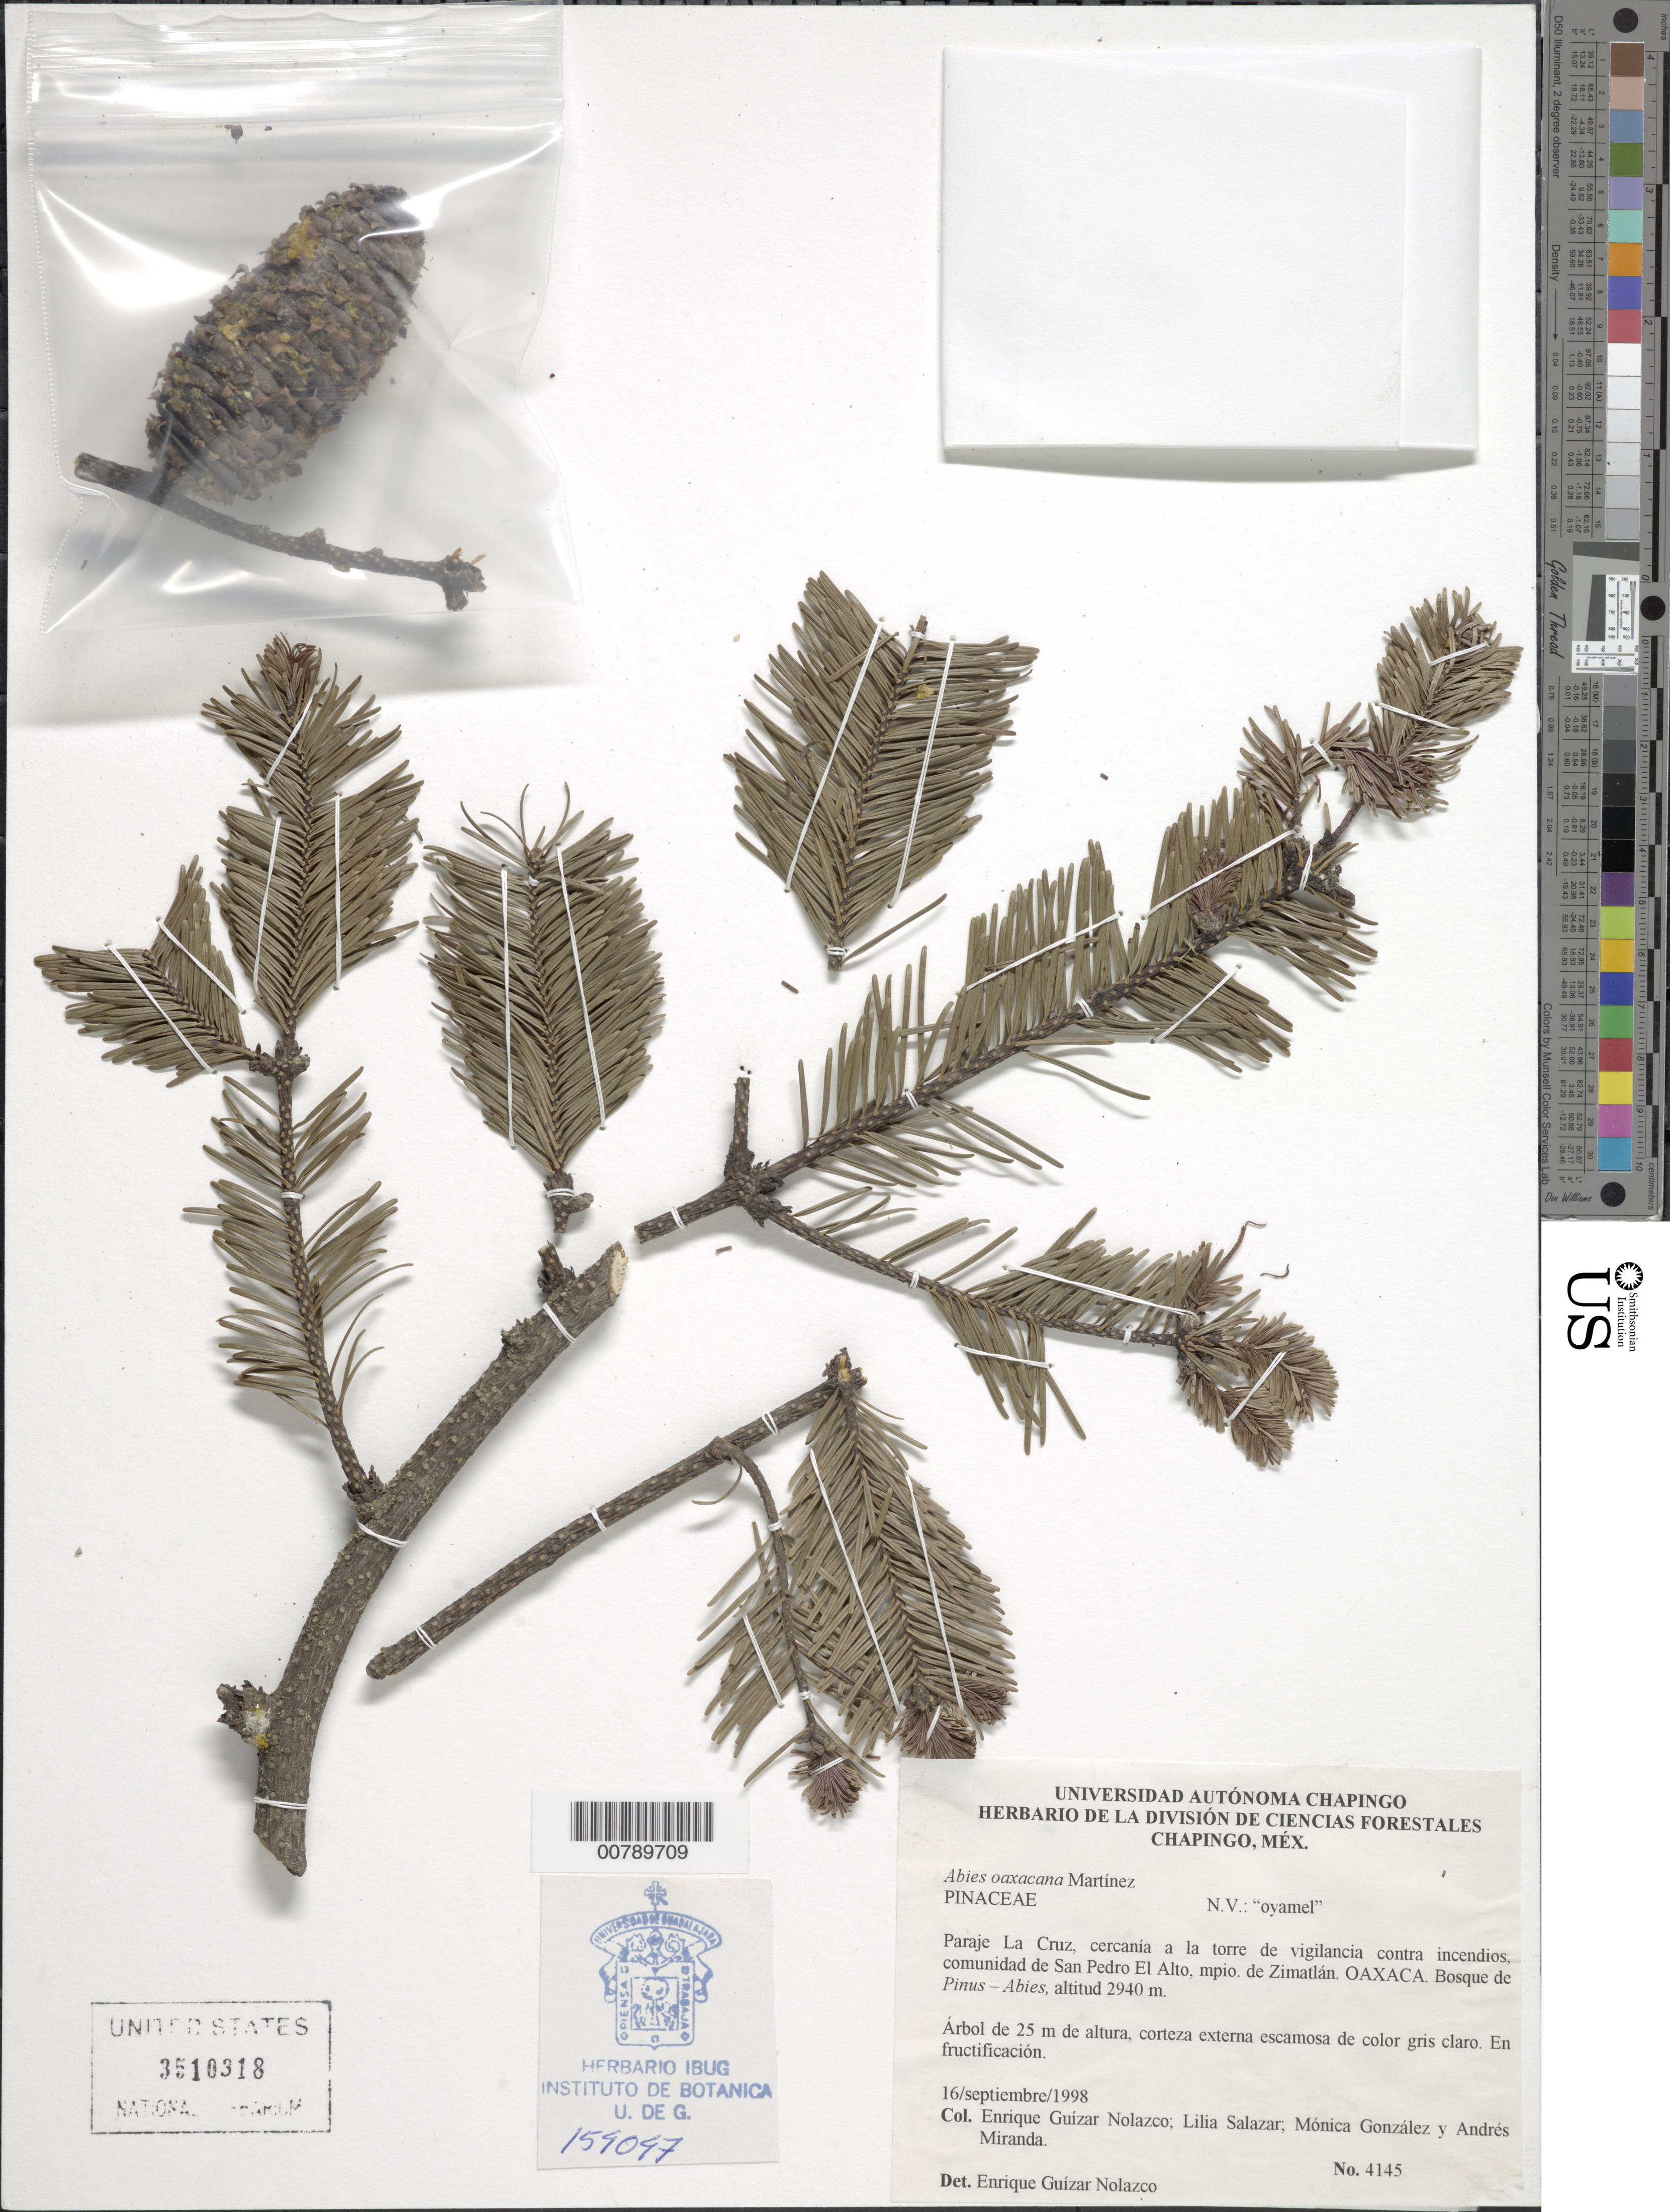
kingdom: Plantae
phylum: Tracheophyta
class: Pinopsida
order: Pinales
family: Pinaceae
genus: Abies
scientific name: Abies sp.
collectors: E. Nolazco, L. Salazar, M. González & A. Miranda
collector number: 4145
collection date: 1998-09-16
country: Mexico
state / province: Oaxaca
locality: Paraje La Cruz, cercanía a la torre de vigilancia contra incendios, comunidad de San Pedro El Alto, mpio. de Zimatlán. Oaxaca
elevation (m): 2940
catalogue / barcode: US 3510318